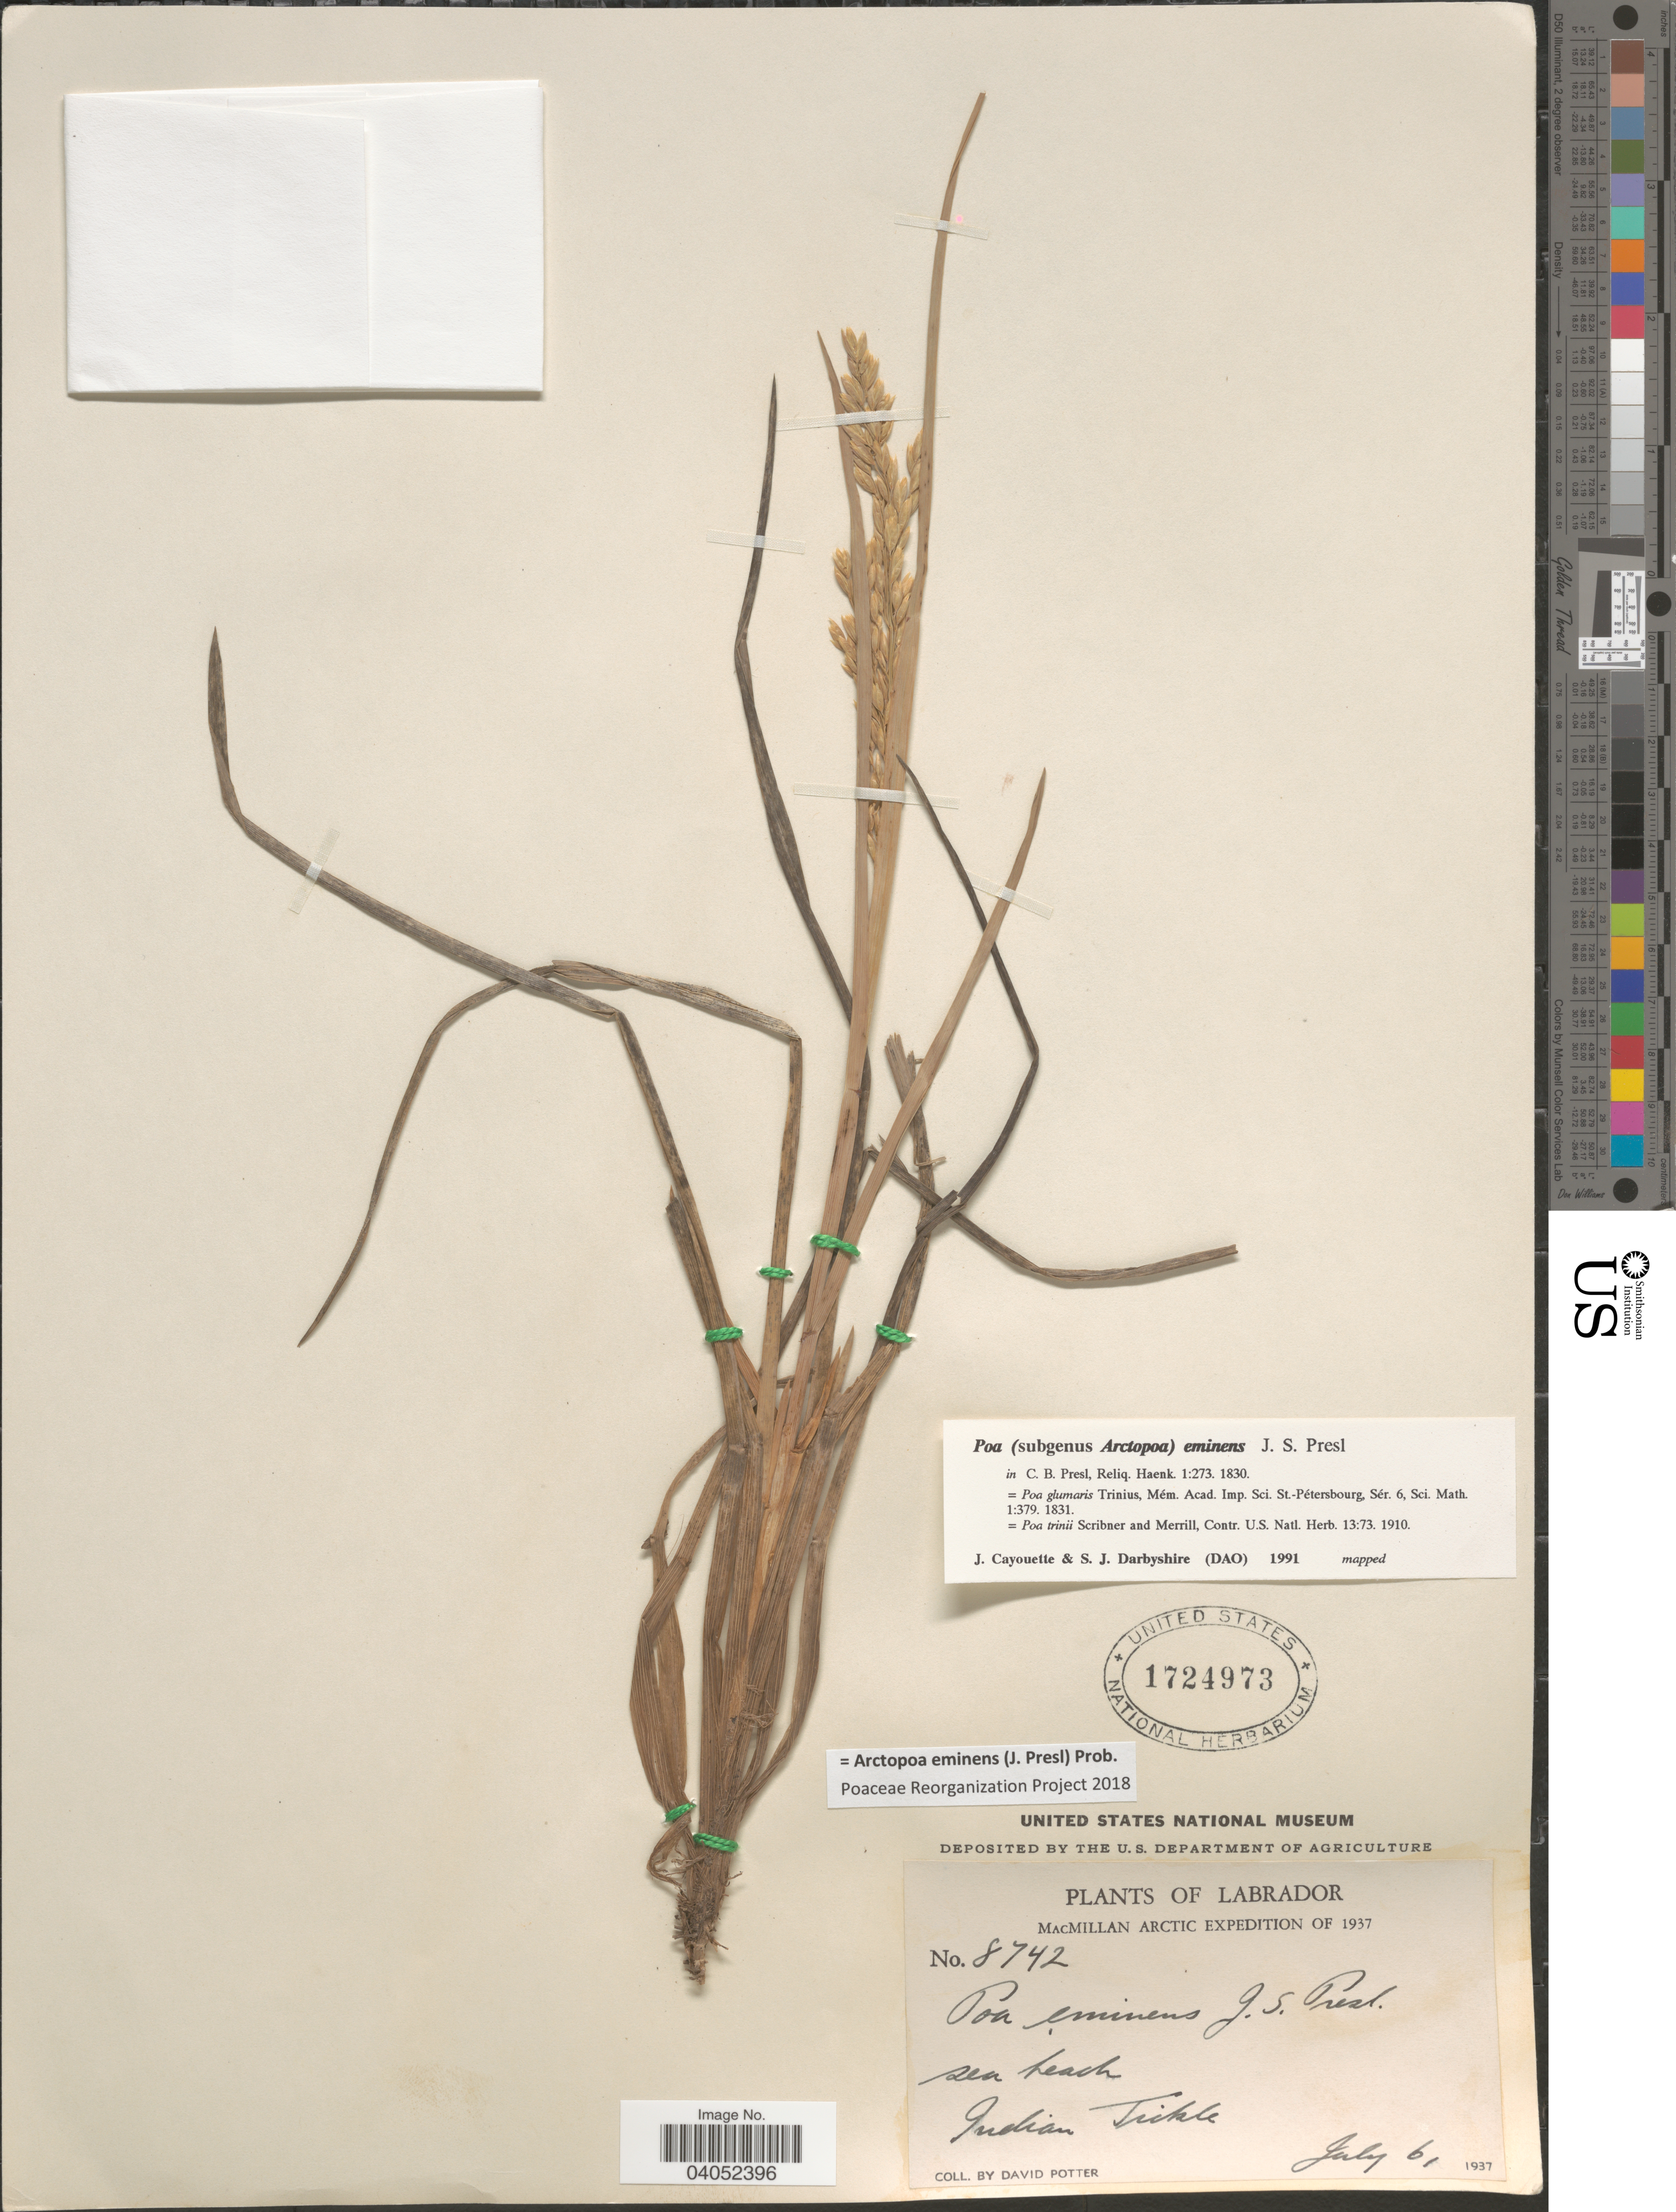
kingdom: Plantae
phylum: Tracheophyta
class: Liliopsida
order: Poales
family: Poaceae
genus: Arctopoa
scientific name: Arctopoa eminens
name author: (J. Presl) Prob.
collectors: D. Potter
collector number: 8742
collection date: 1937-07-06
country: Canada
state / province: Newfoundland and Labrador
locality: Labrador. Indian Tickle.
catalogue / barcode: US 1724973